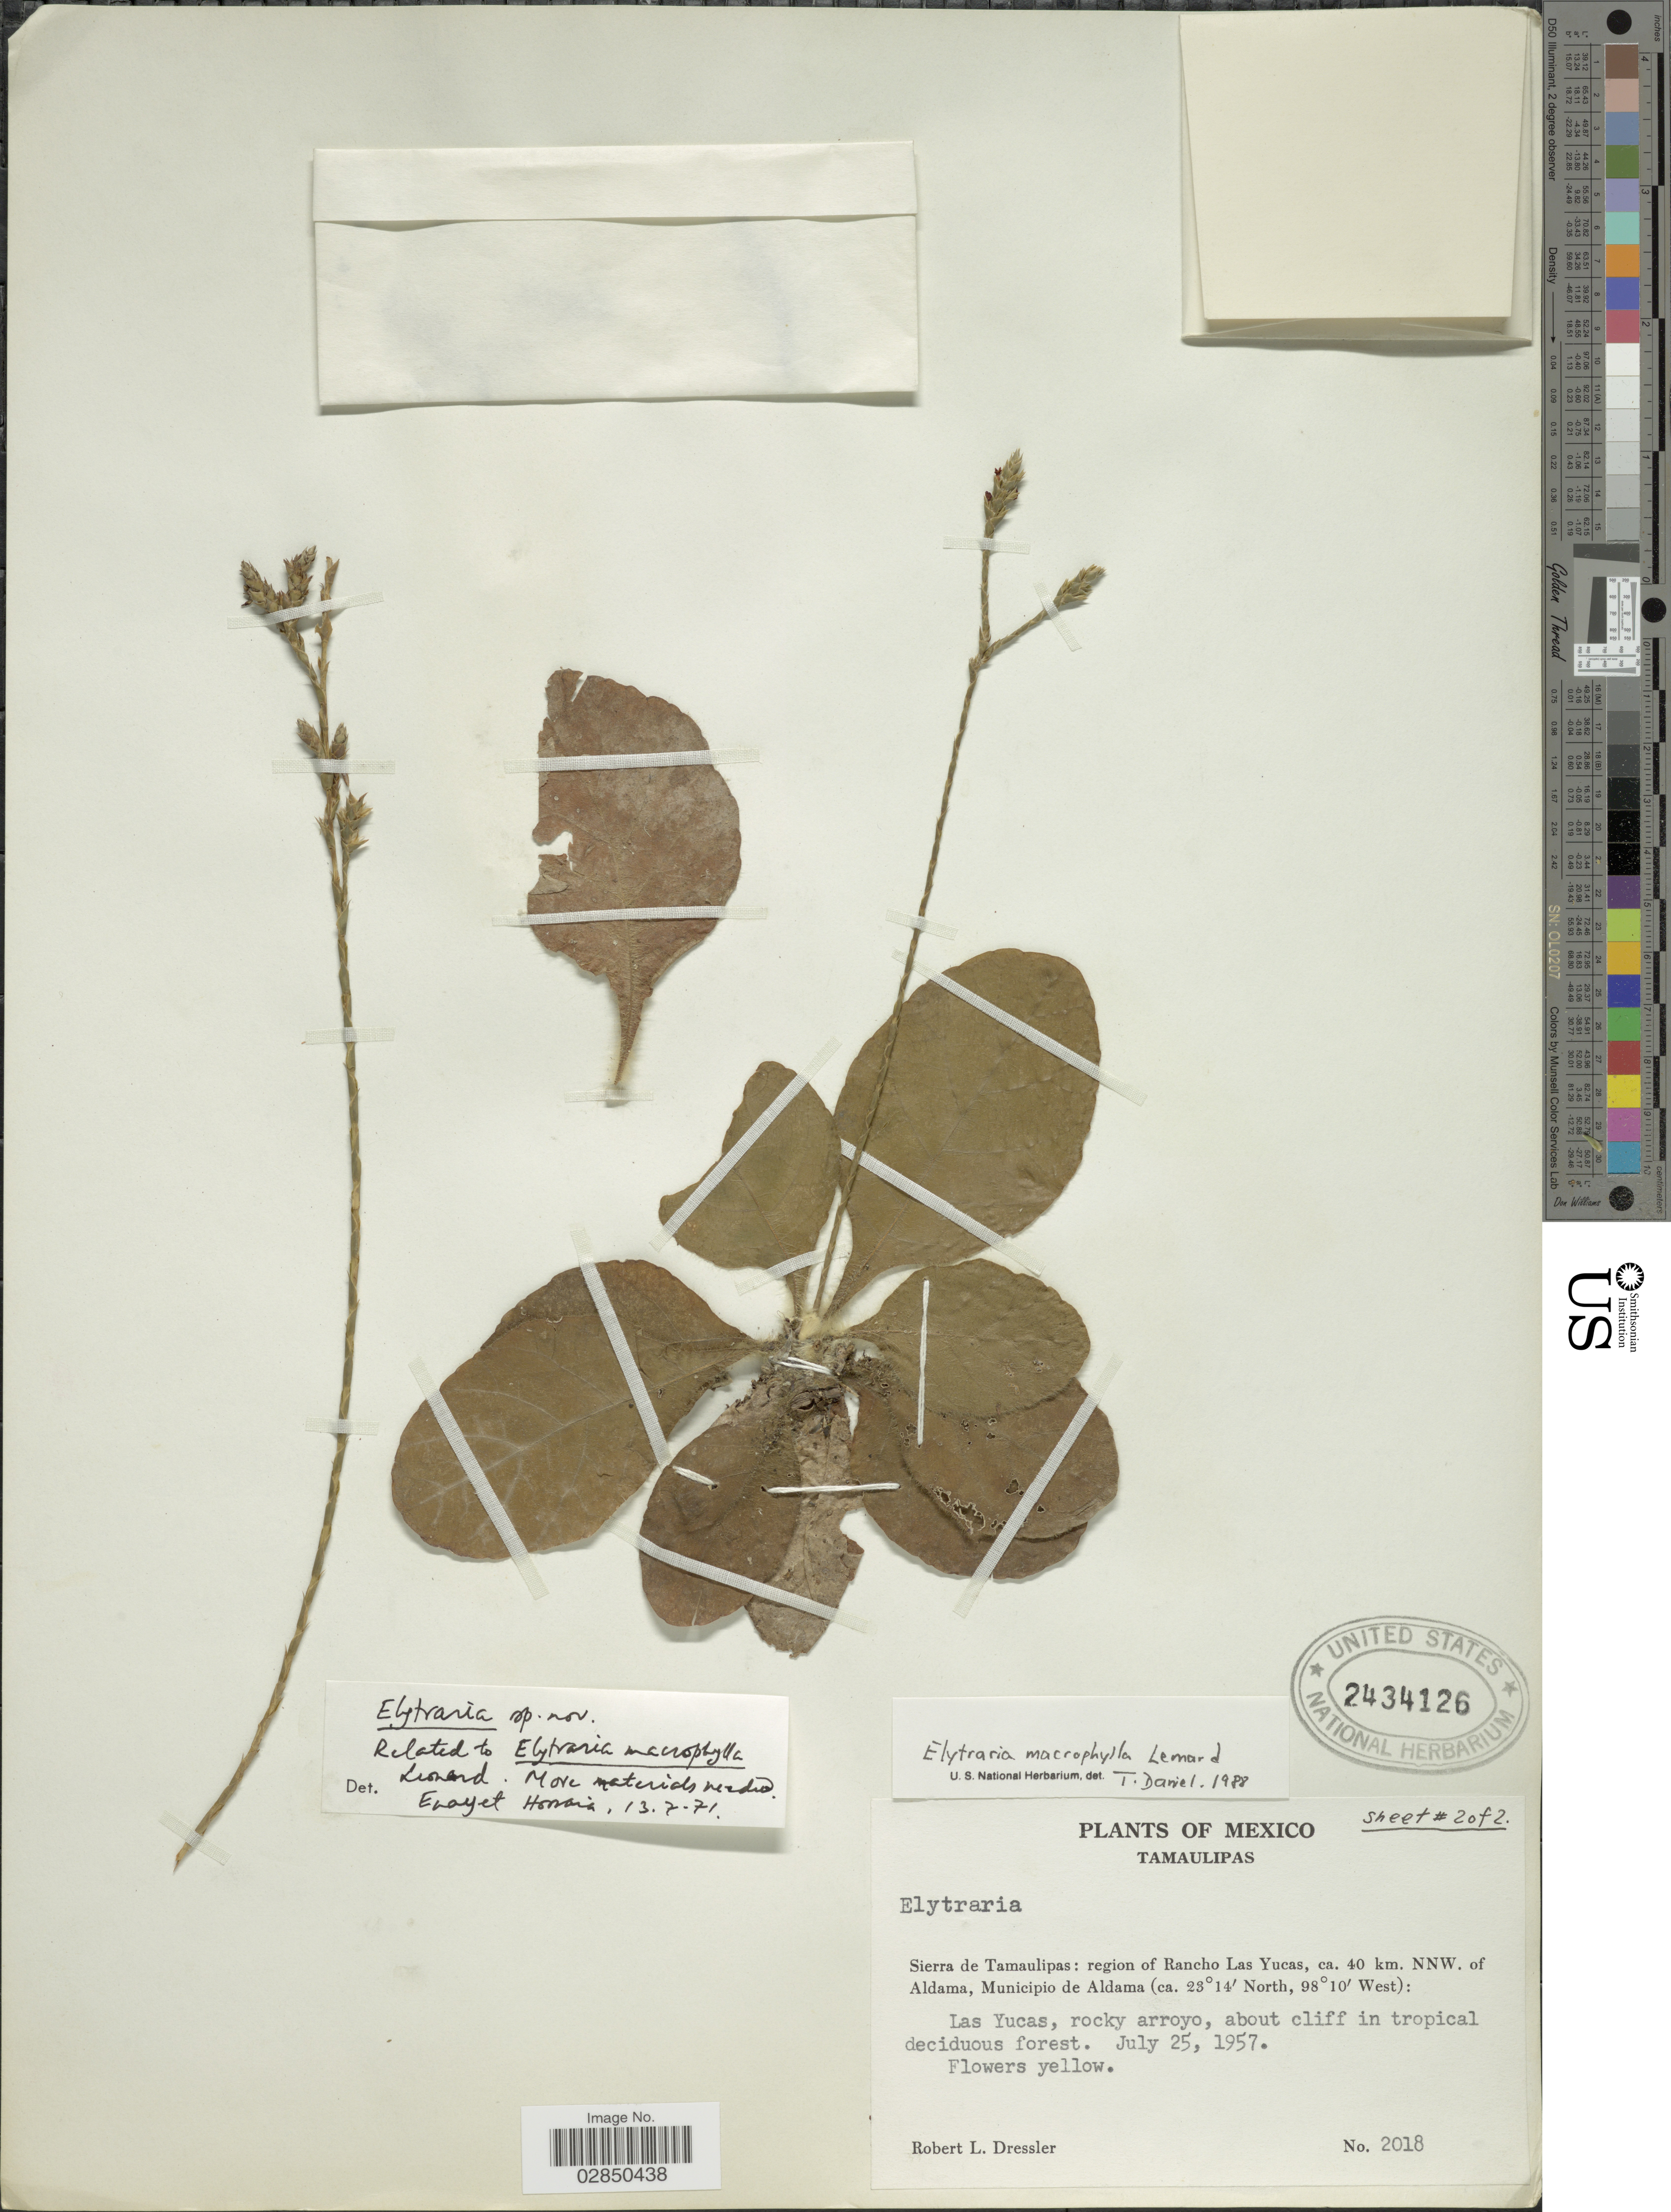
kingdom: Plantae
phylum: Tracheophyta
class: Magnoliopsida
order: Lamiales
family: Acanthaceae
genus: Elytraria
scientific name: Elytraria macrophylla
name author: Leonard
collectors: R. Dressler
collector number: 2018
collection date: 1957-07-25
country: Mexico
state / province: Tamaulipas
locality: Sierra de Tamaulipas: region of Rancho Las Yucas, ca. 40 km. NNW. of Aldama, Municipio de Aldama. Las Yucas.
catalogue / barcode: US 2434126